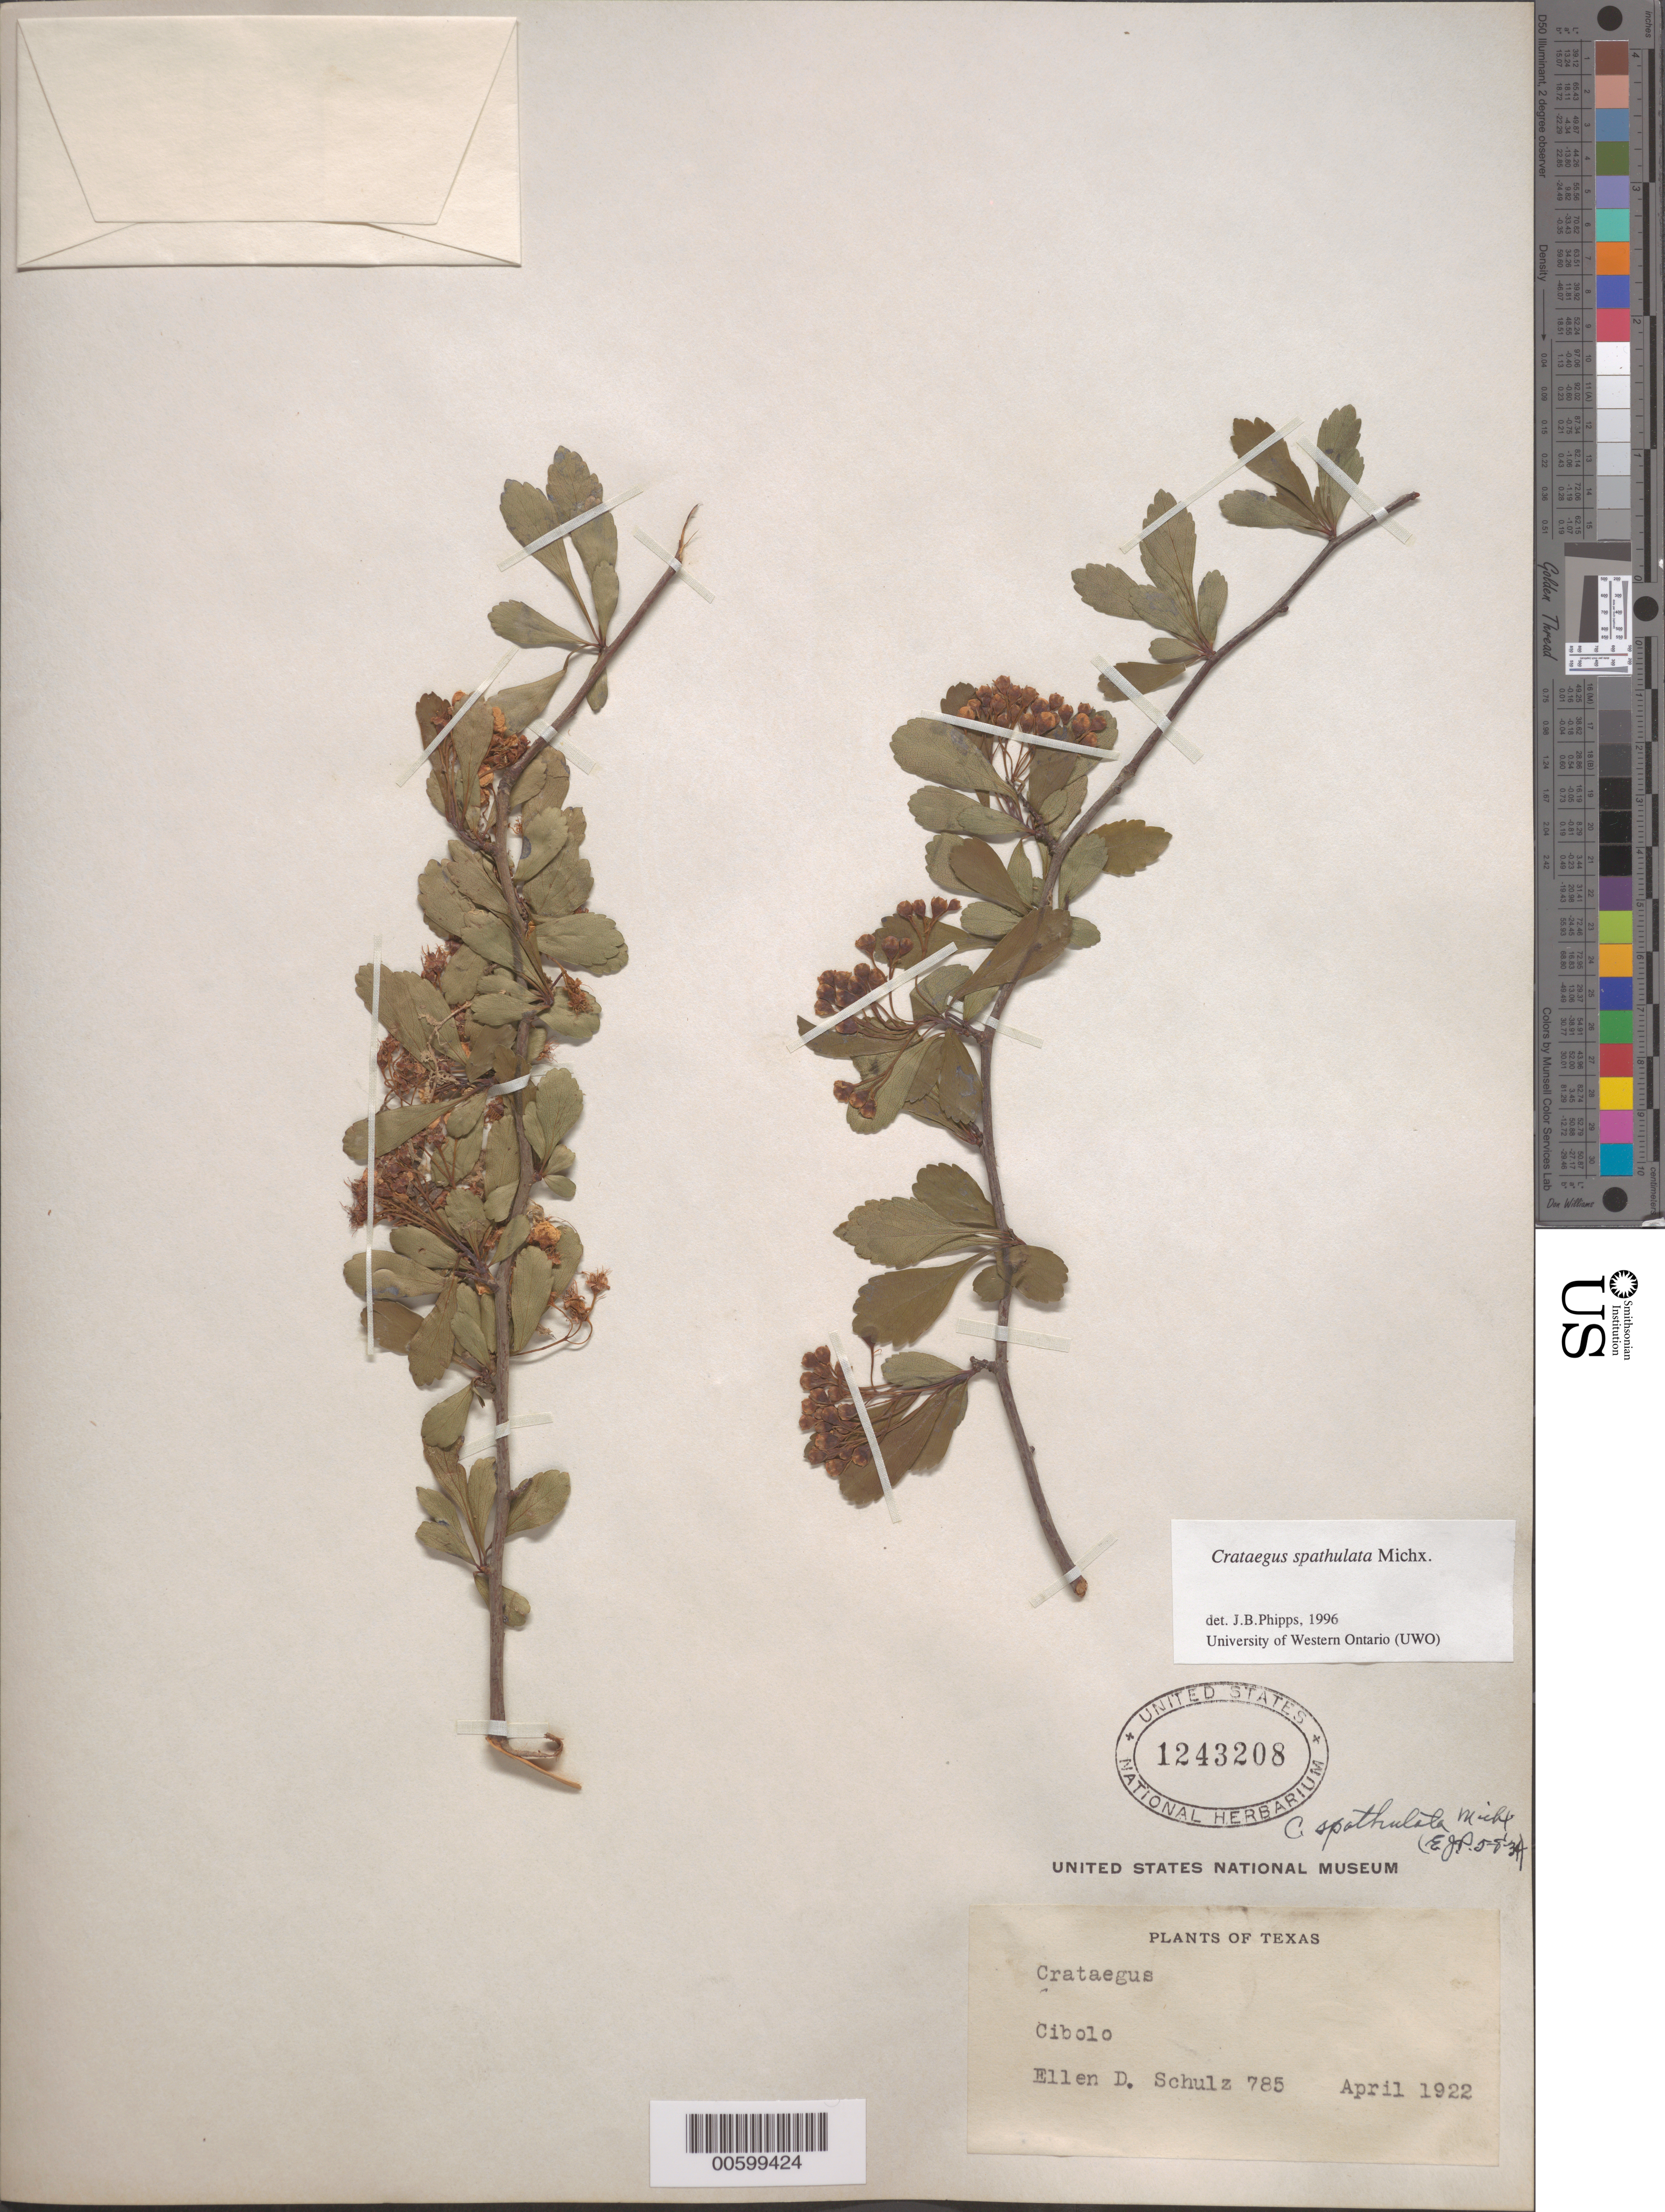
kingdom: Plantae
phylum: Tracheophyta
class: Magnoliopsida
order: Rosales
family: Rosaceae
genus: Crataegus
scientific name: Crataegus spathulata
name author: Michx.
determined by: Palmer, E. J.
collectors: E. D. Schulz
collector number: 785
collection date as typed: Apr 1922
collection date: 1922-04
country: United States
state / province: Texas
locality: Cibolo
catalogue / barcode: US 1243208